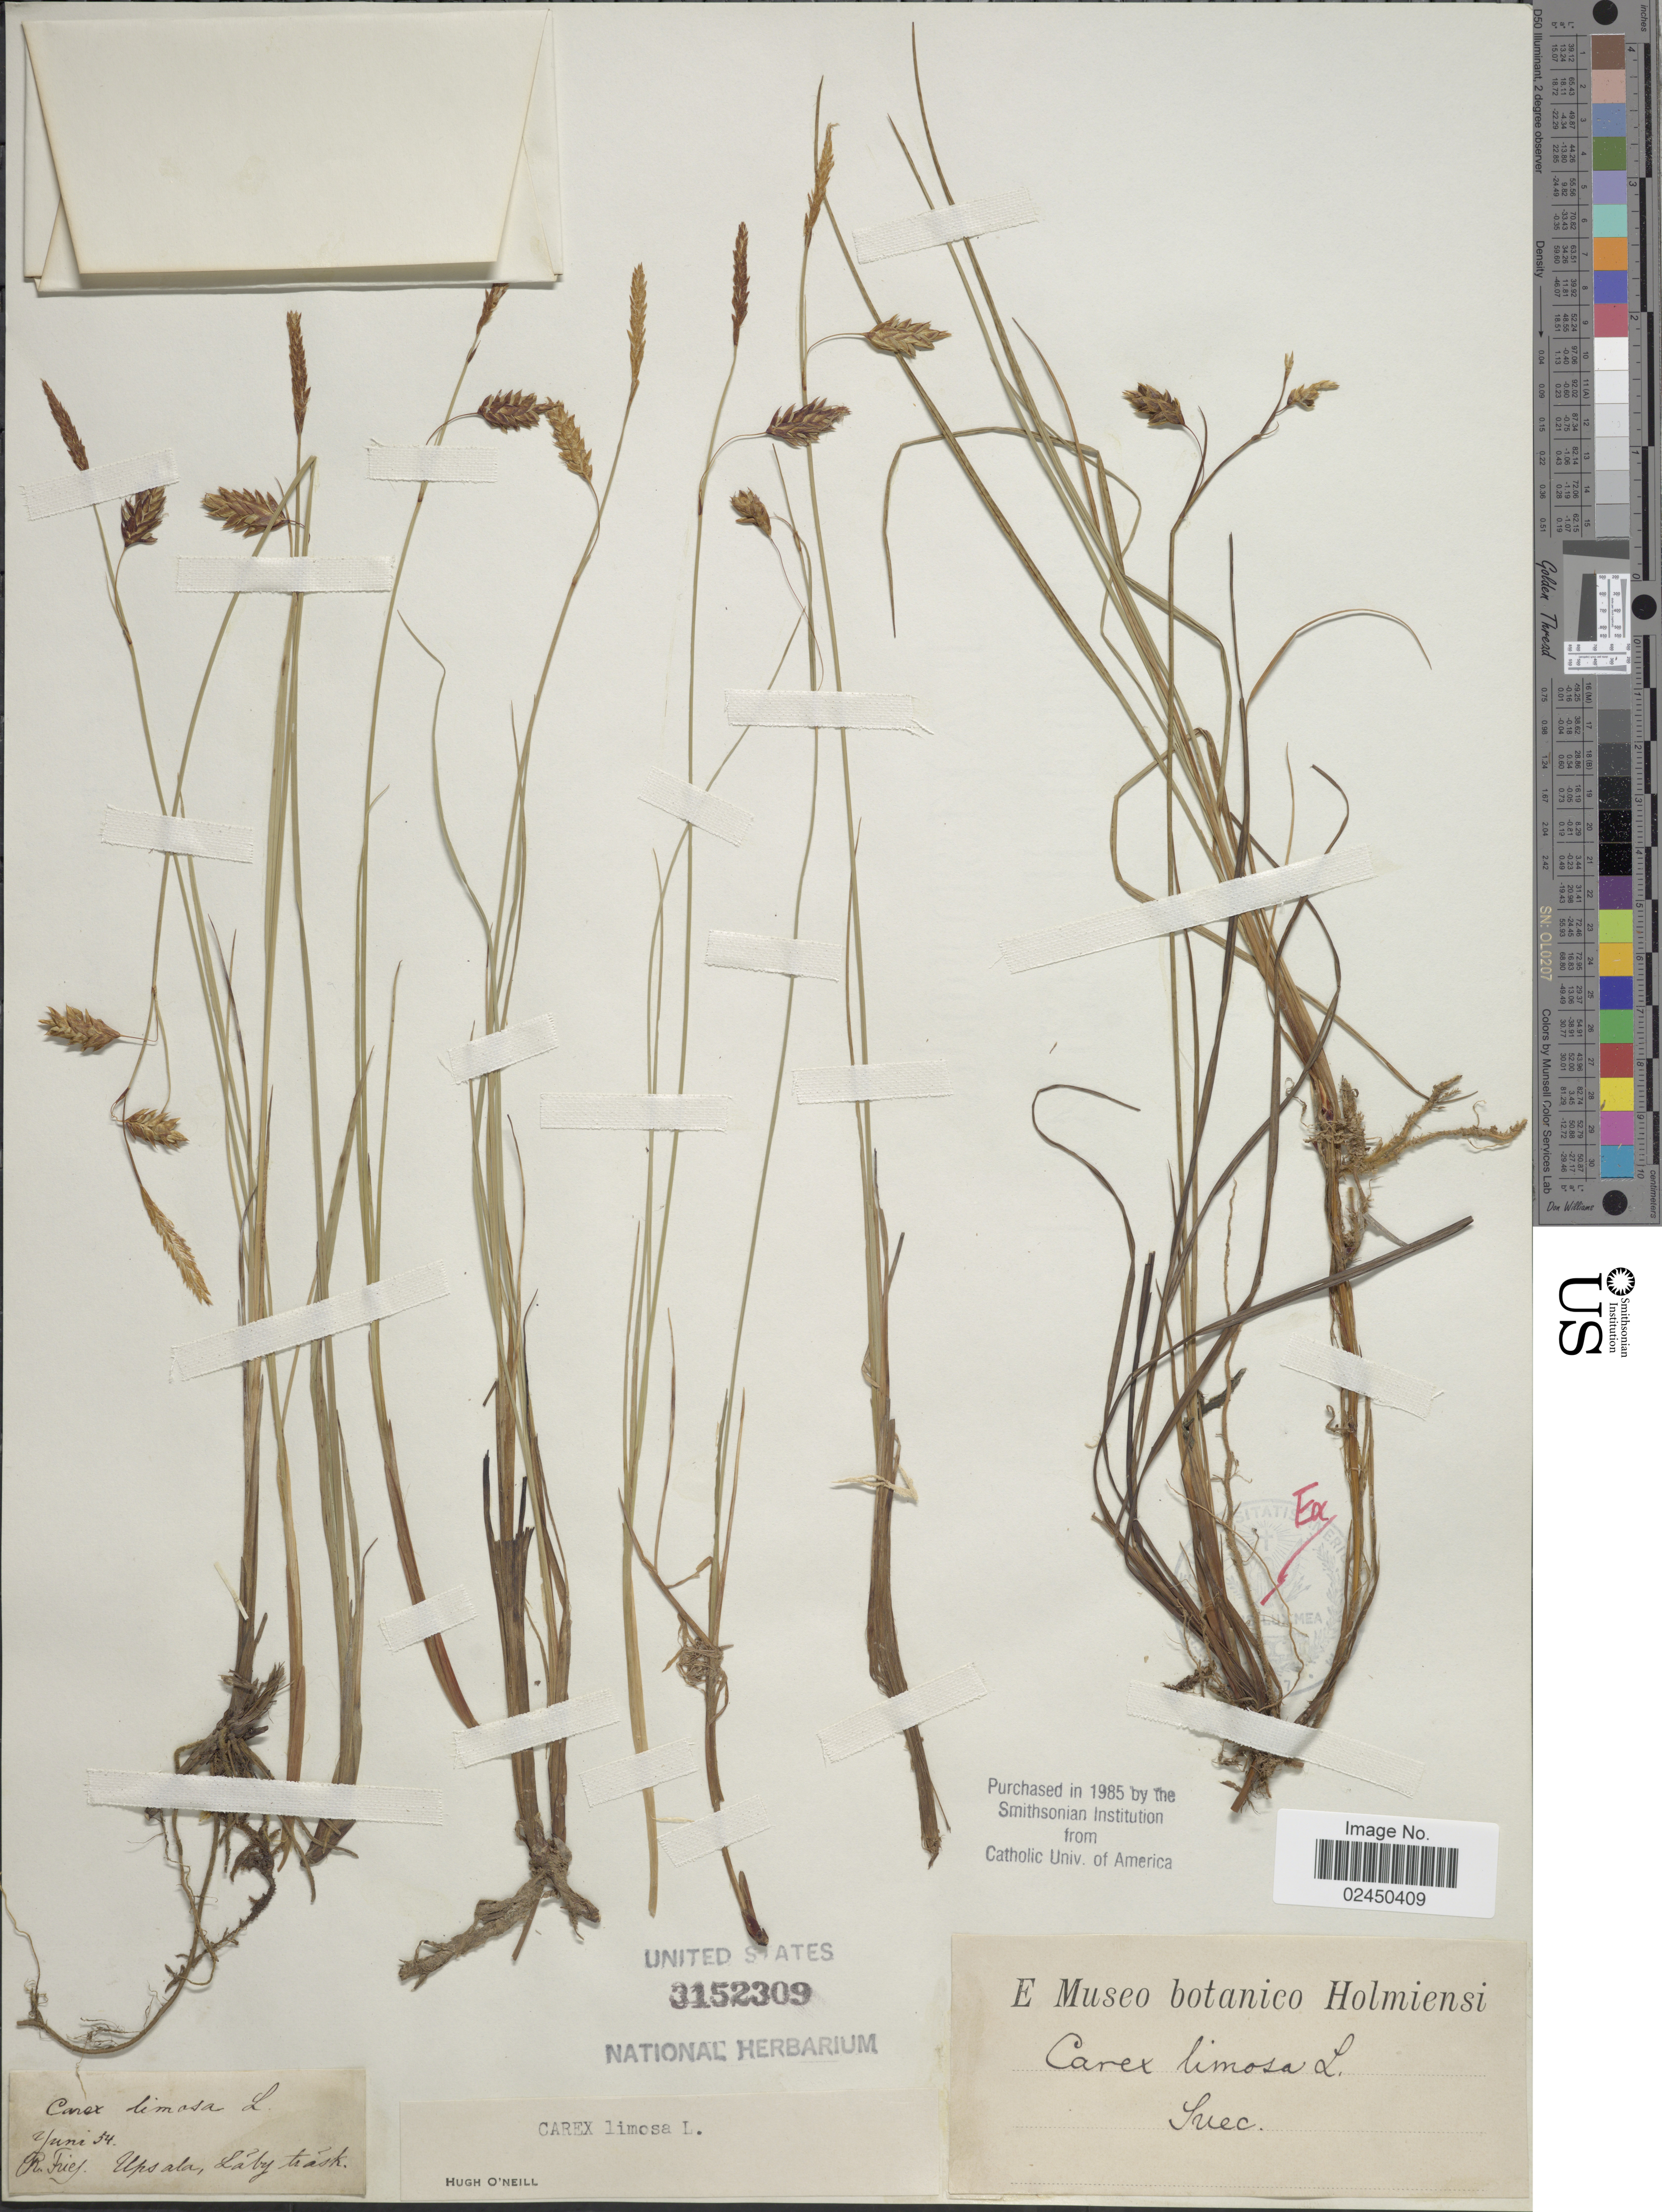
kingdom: Plantae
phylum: Tracheophyta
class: Liliopsida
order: Poales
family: Cyperaceae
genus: Carex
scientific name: Carex limosa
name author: L.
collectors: H. O'Neill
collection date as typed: Transcribed d/m/y: 2/6/54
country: Sweden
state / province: Uppsala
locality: R Fries, Upsala Laby Trask, Suec.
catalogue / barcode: US 3152309